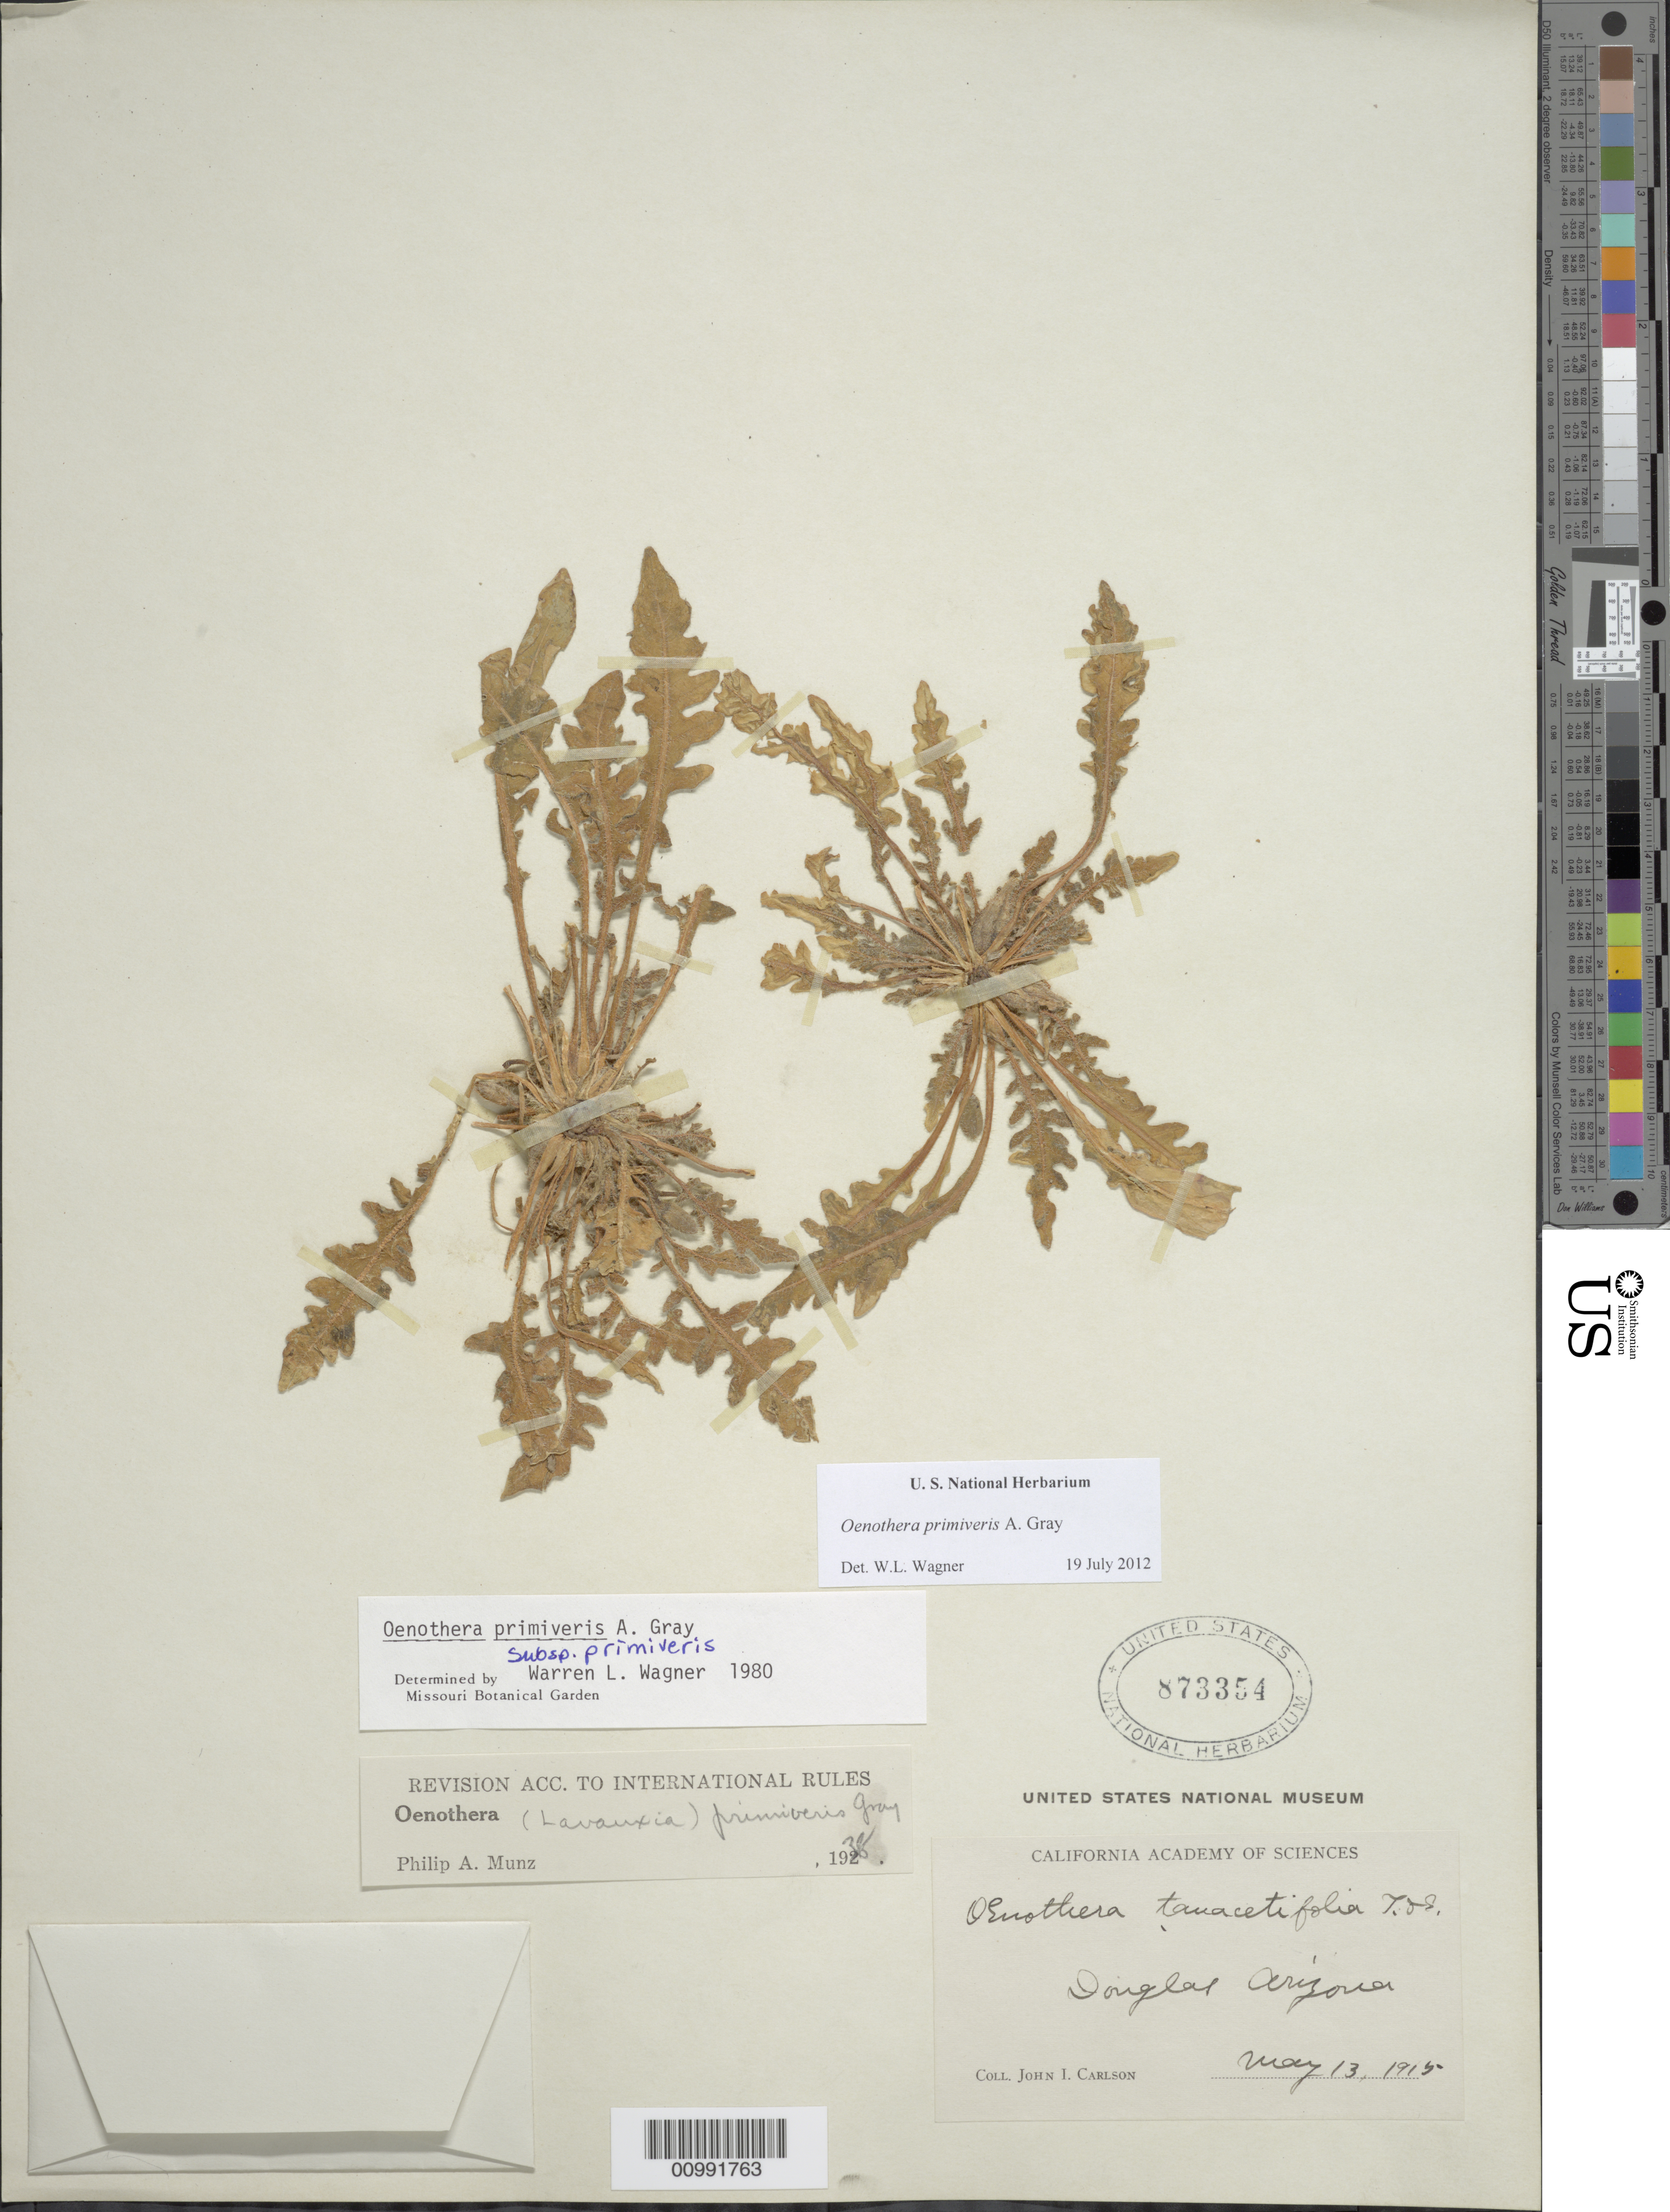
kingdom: Plantae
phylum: Tracheophyta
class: Magnoliopsida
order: Myrtales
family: Onagraceae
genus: Oenothera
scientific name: Oenothera primiveris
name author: A. Gray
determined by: Wagner, W. L., (BOT), Smithsonian Institution - National Museum of Natural History (UNITED STATES)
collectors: J. Carlson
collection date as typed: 13 May 1915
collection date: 1915-05-13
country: United States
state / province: Arizona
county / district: Cochise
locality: Douglas.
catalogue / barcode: US 873354